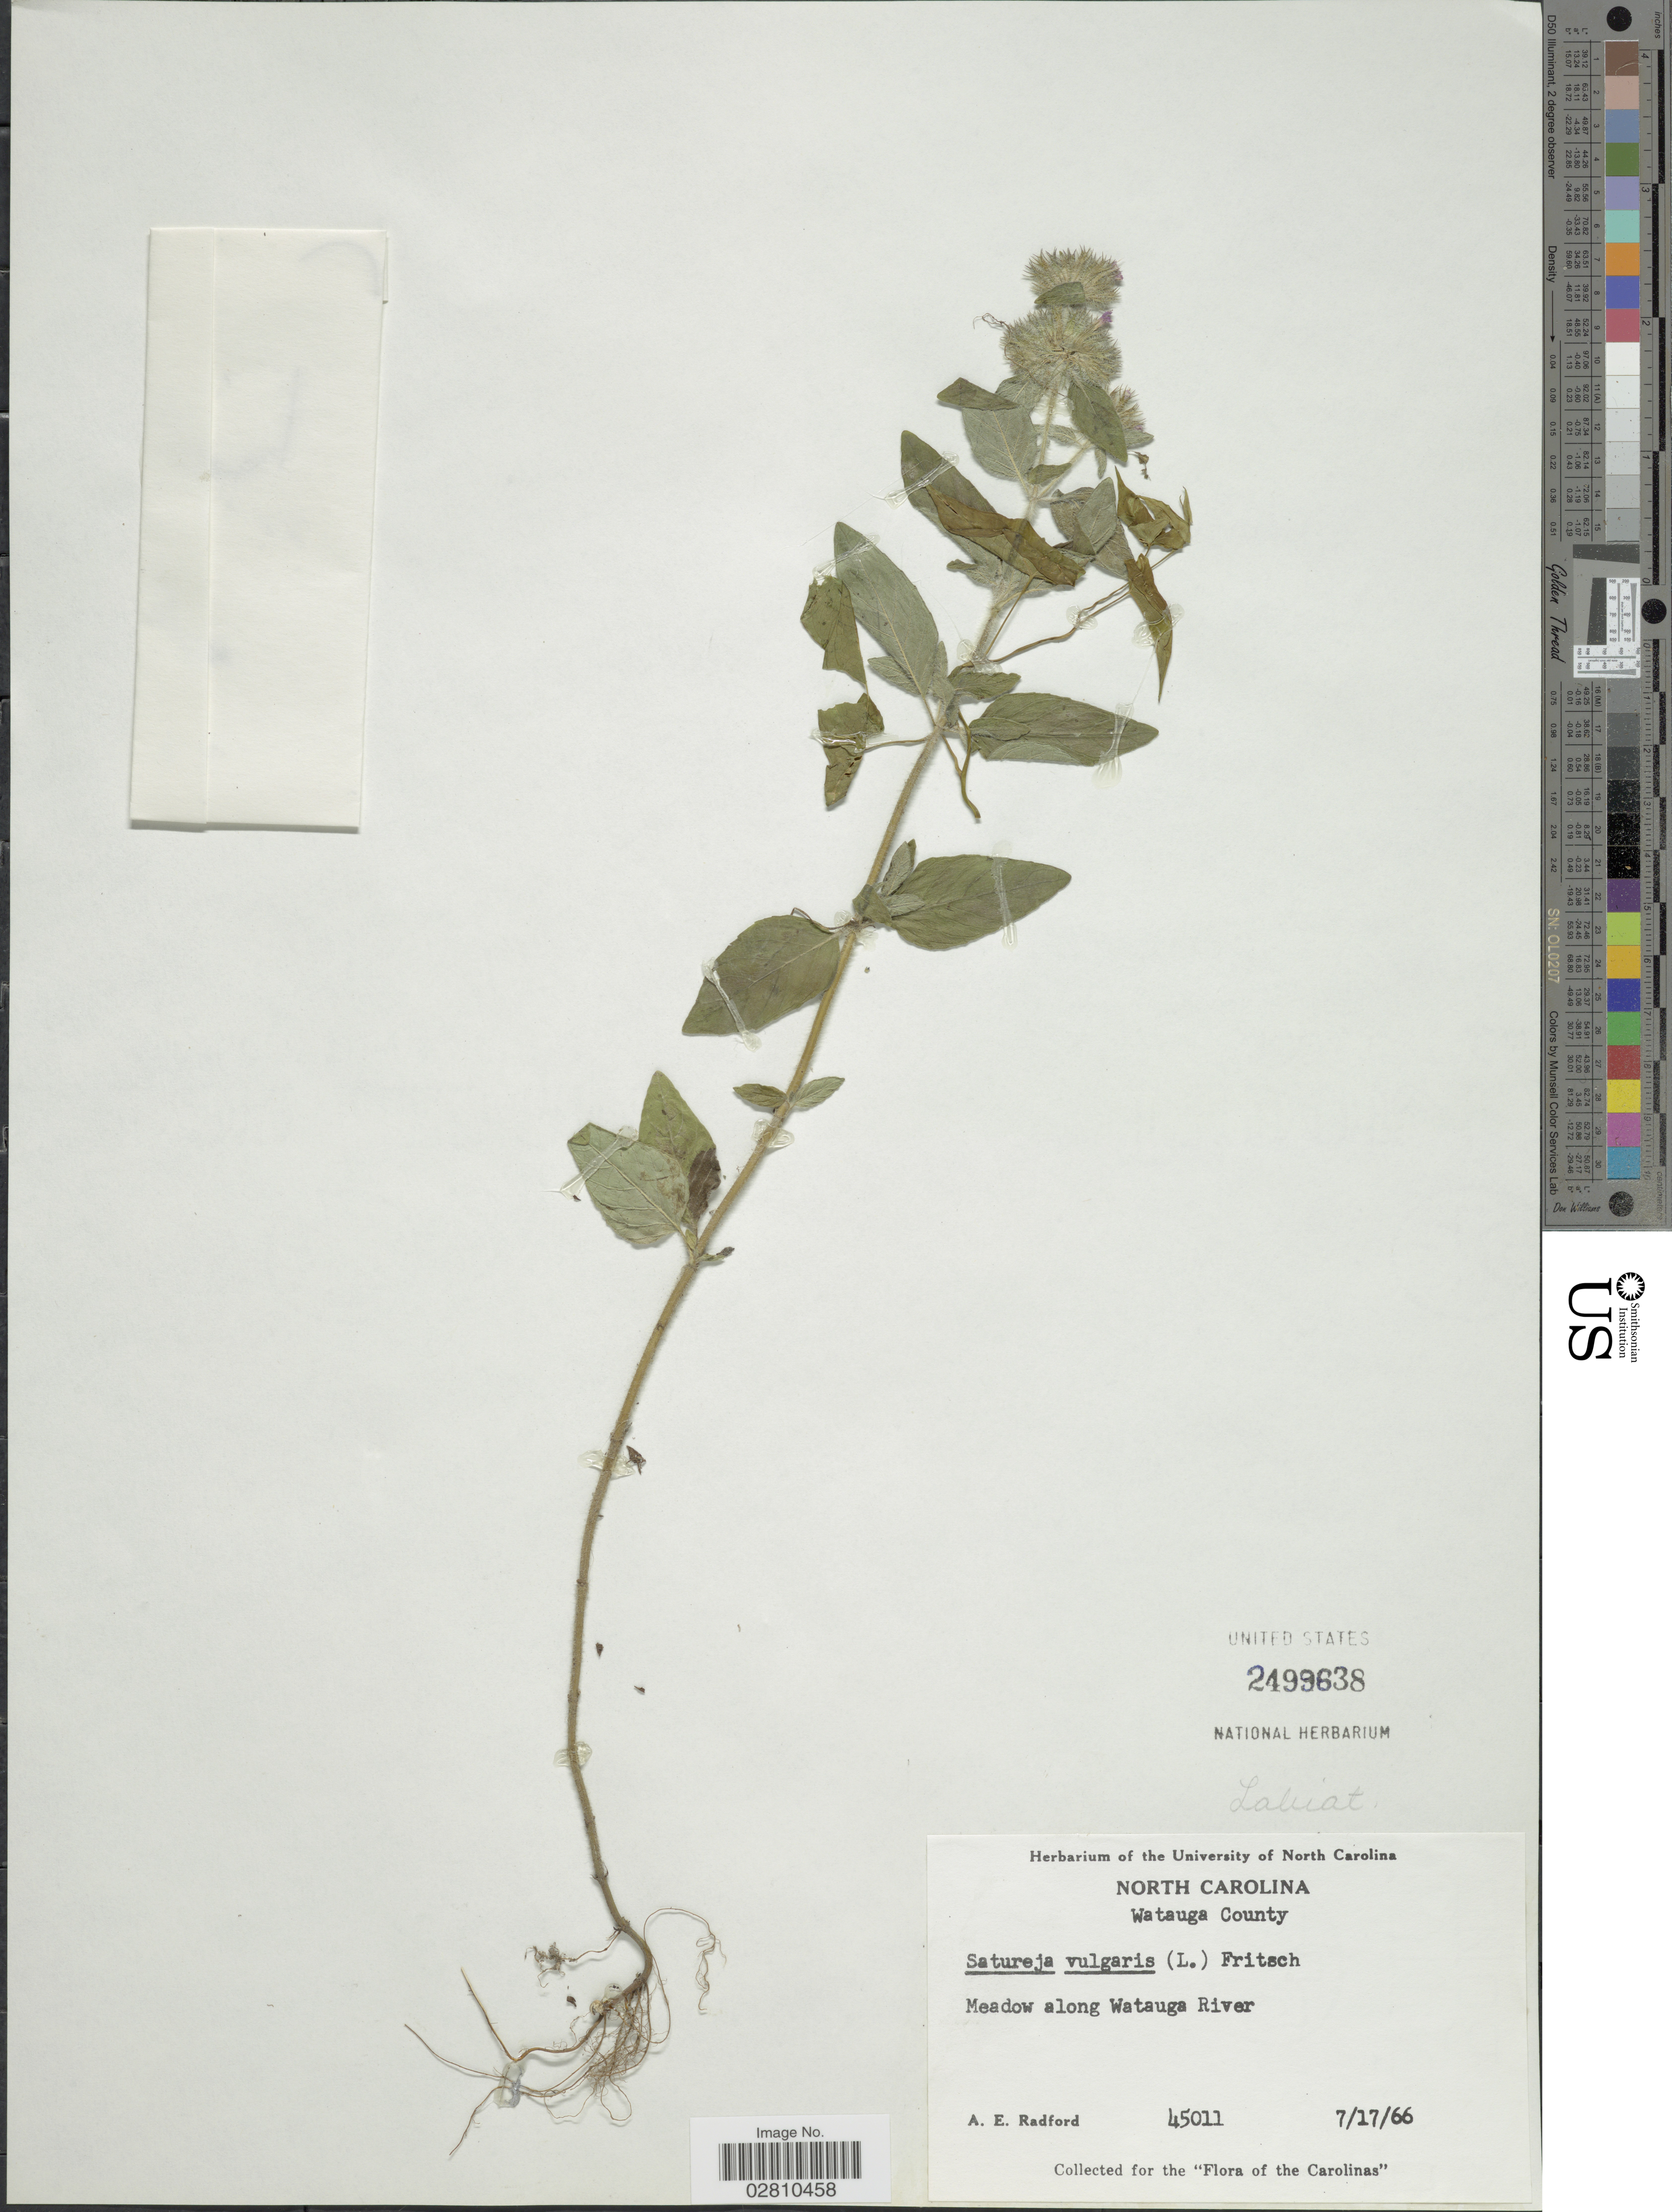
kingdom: Plantae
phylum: Tracheophyta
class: Magnoliopsida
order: Lamiales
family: Lamiaceae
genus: Clinopodium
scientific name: Clinopodium vulgare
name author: L.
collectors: A. E. Radford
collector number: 45011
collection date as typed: Transcribed d/m/y: 17/7/66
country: United States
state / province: North Carolina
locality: Watauga County, meadow along Watauga River.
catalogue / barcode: US 2499638